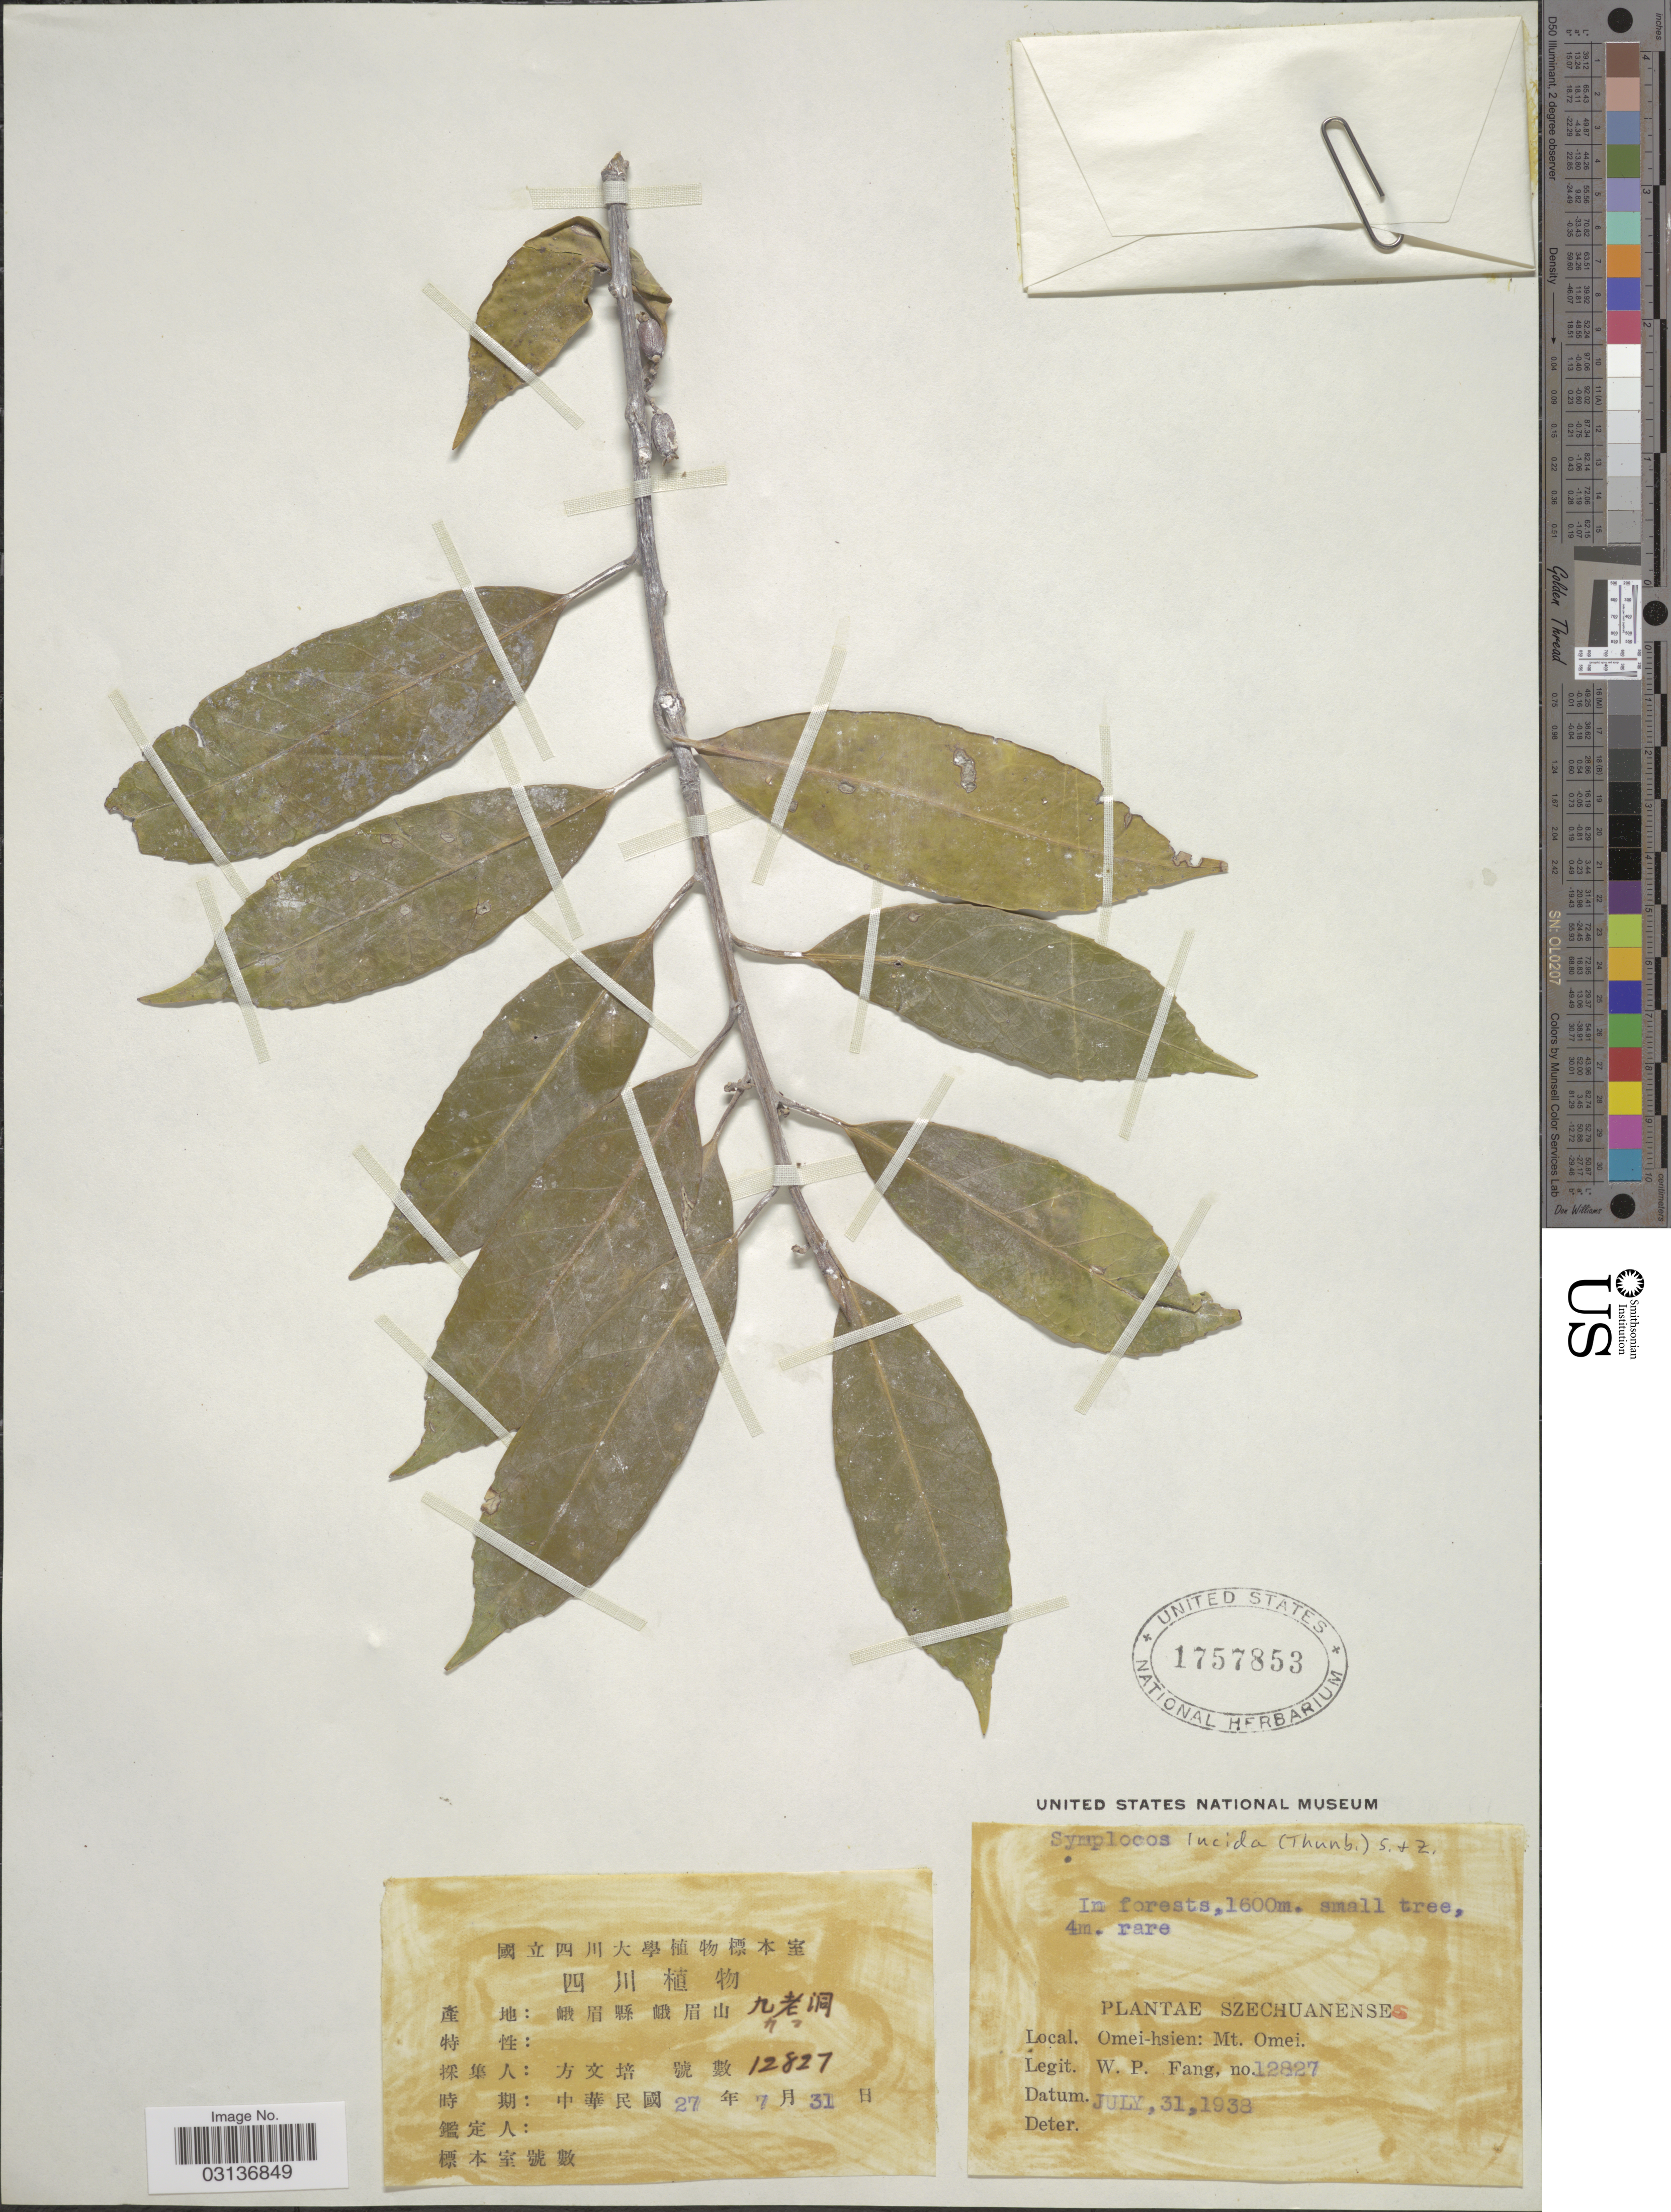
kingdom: Plantae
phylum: Tracheophyta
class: Magnoliopsida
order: Ericales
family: Symplocaceae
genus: Symplocos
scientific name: Symplocos lucida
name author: (Thurb.) Siebold & Zucc.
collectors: W. P. Fang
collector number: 12827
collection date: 1938-07-31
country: China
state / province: Sichuan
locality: Szechuanenses. Omei-hsien: Mt. Omei.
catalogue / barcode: US 1757853